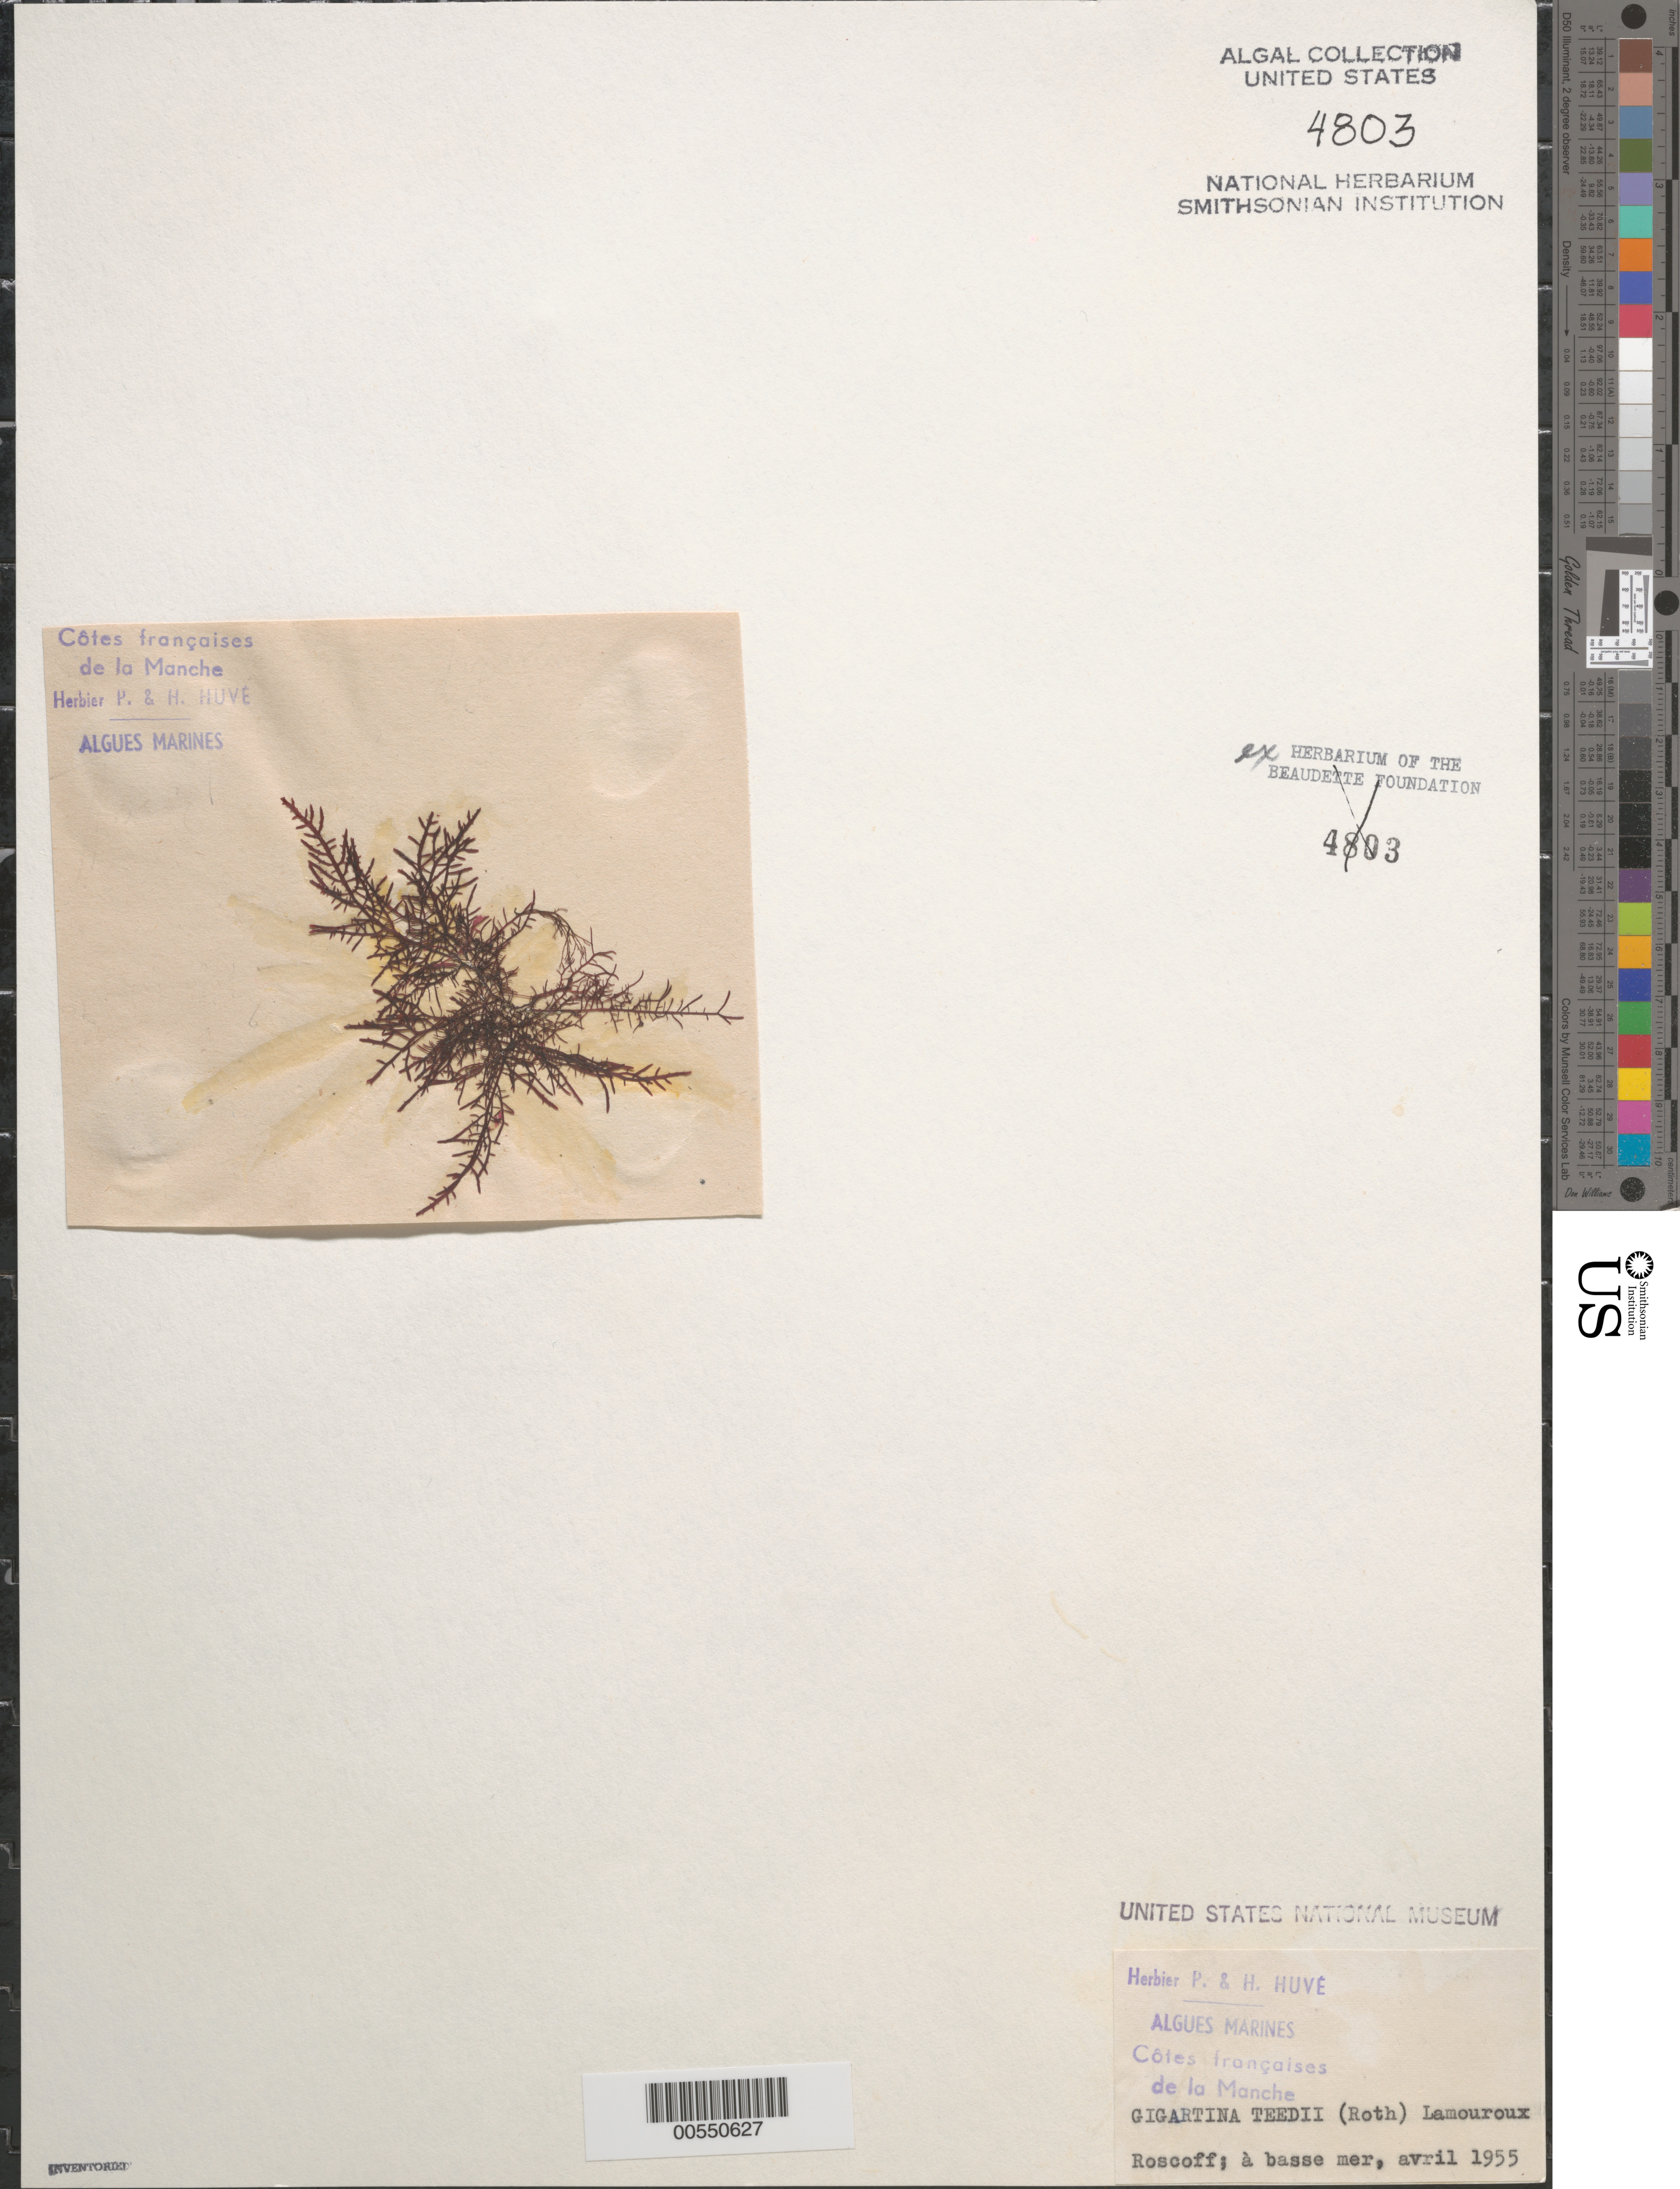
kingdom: Plantae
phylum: Rhodophyta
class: Florideophyceae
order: Gigartinales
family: Gigartinaceae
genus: Chondracanthus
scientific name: Chondracanthus teedei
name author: (Mert. in Roth) Kütz.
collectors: P. Huve & H. Huve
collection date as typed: Apr 1955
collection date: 1955-04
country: France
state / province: Bretagne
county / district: Finistère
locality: Roscoff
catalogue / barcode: US 4803